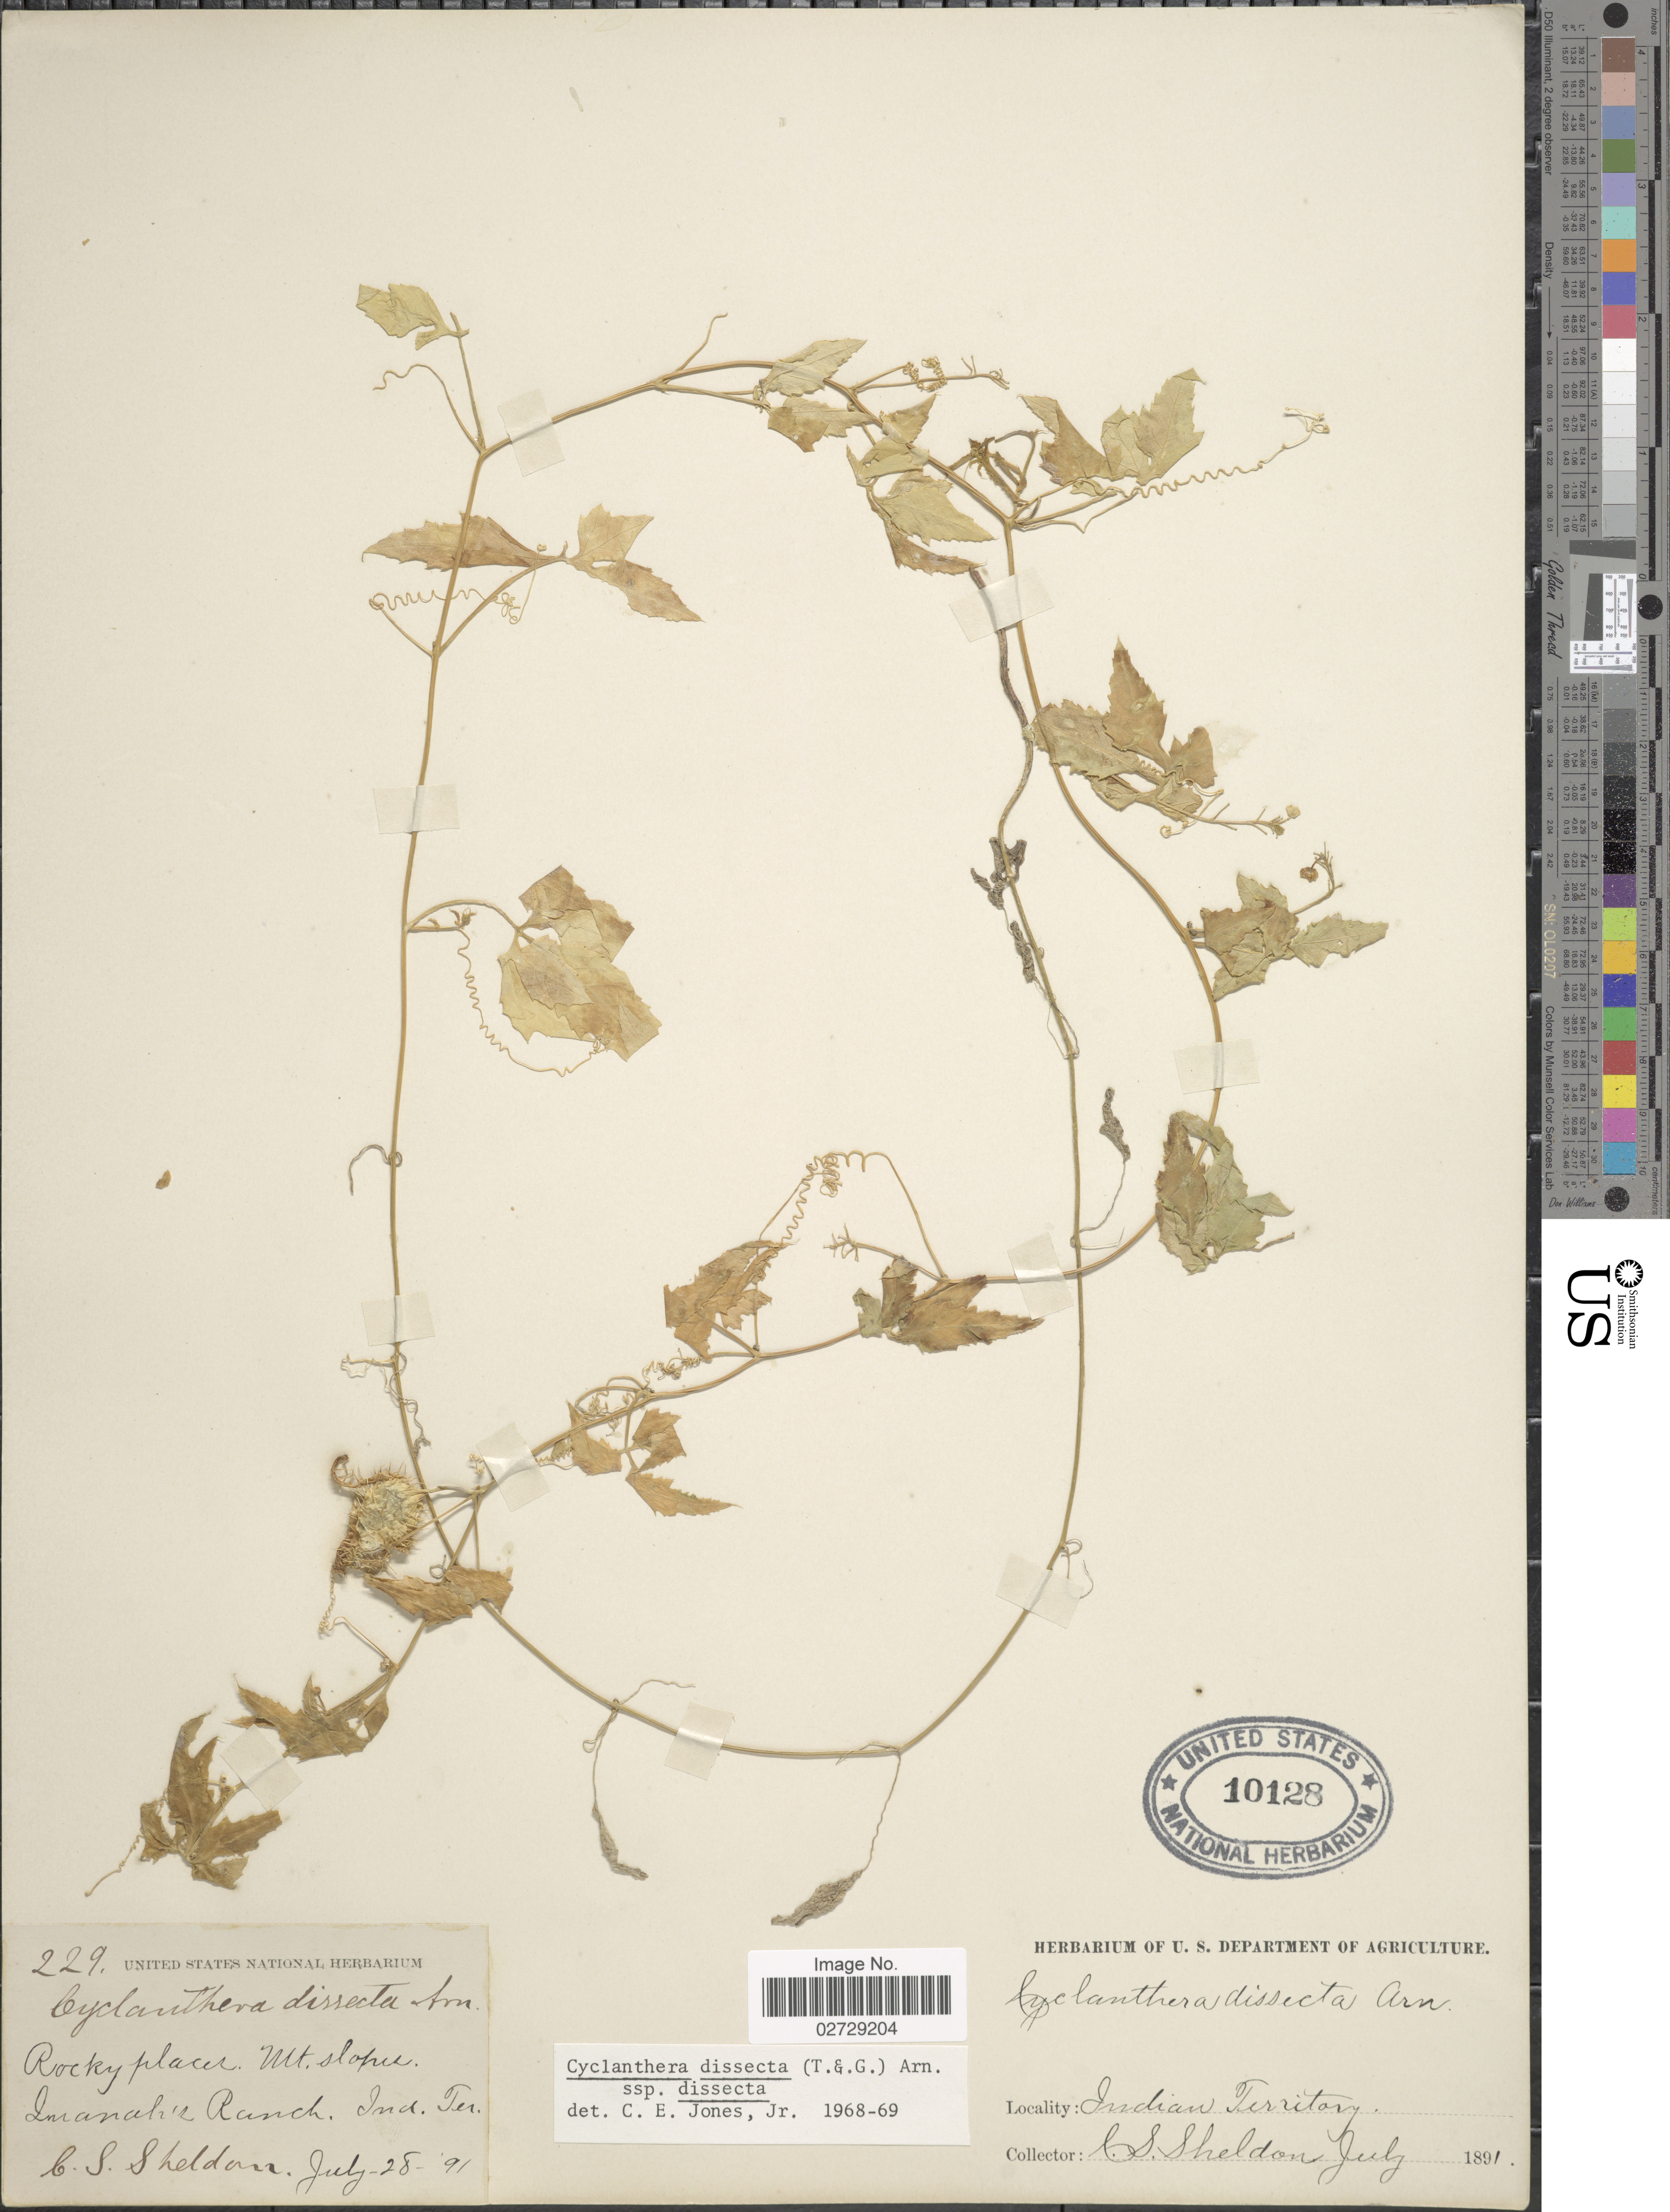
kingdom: Plantae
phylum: Tracheophyta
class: Magnoliopsida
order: Cucurbitales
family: Cucurbitaceae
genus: Cyclanthera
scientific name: Cyclanthera dissecta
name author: (Torr. & A. Gray) Arn.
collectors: C. S. Sheldon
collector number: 229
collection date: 1891-07-28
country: United States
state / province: Oklahoma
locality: Rocky places, Mt. slopes. Quanah's Ranch, Indian Territory.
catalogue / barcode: US 10128